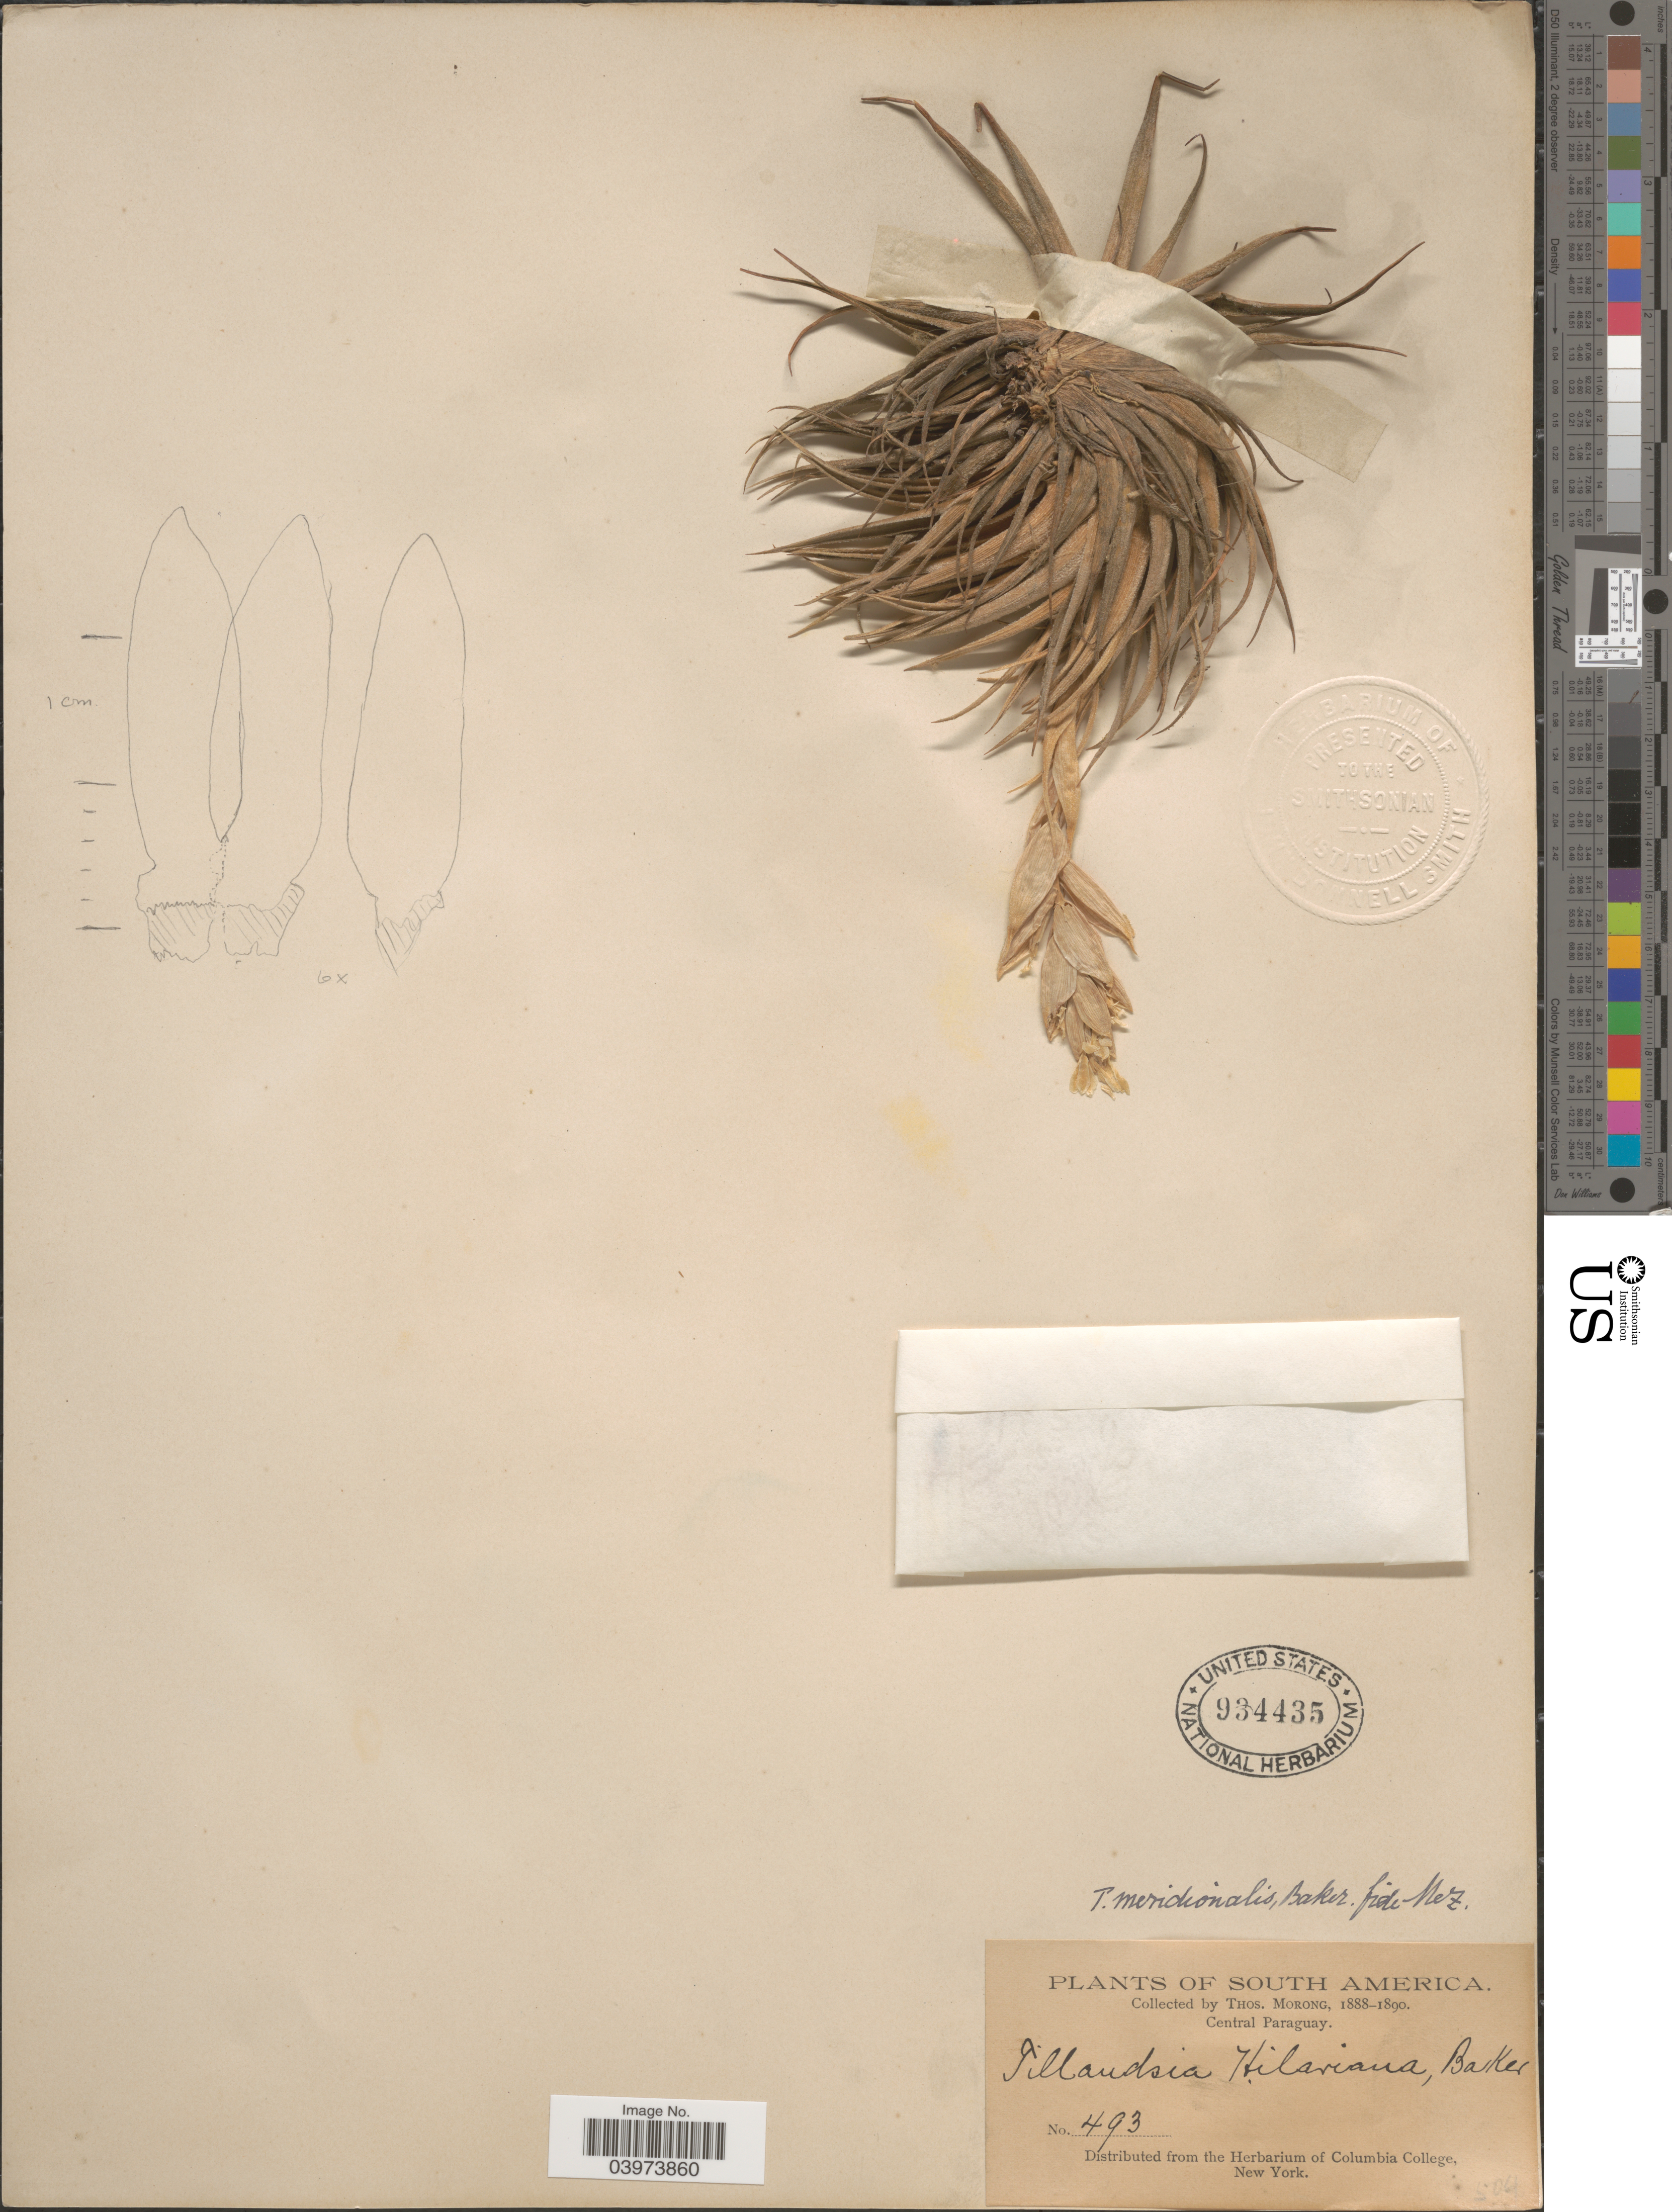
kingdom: Plantae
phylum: Tracheophyta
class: Liliopsida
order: Poales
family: Bromeliaceae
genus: Tillandsia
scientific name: Tillandsia meridionalis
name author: Baker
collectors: ex herb. T. Morong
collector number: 493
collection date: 1888/1890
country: Paraguay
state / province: Central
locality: Central Paraguay.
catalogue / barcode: US 934435